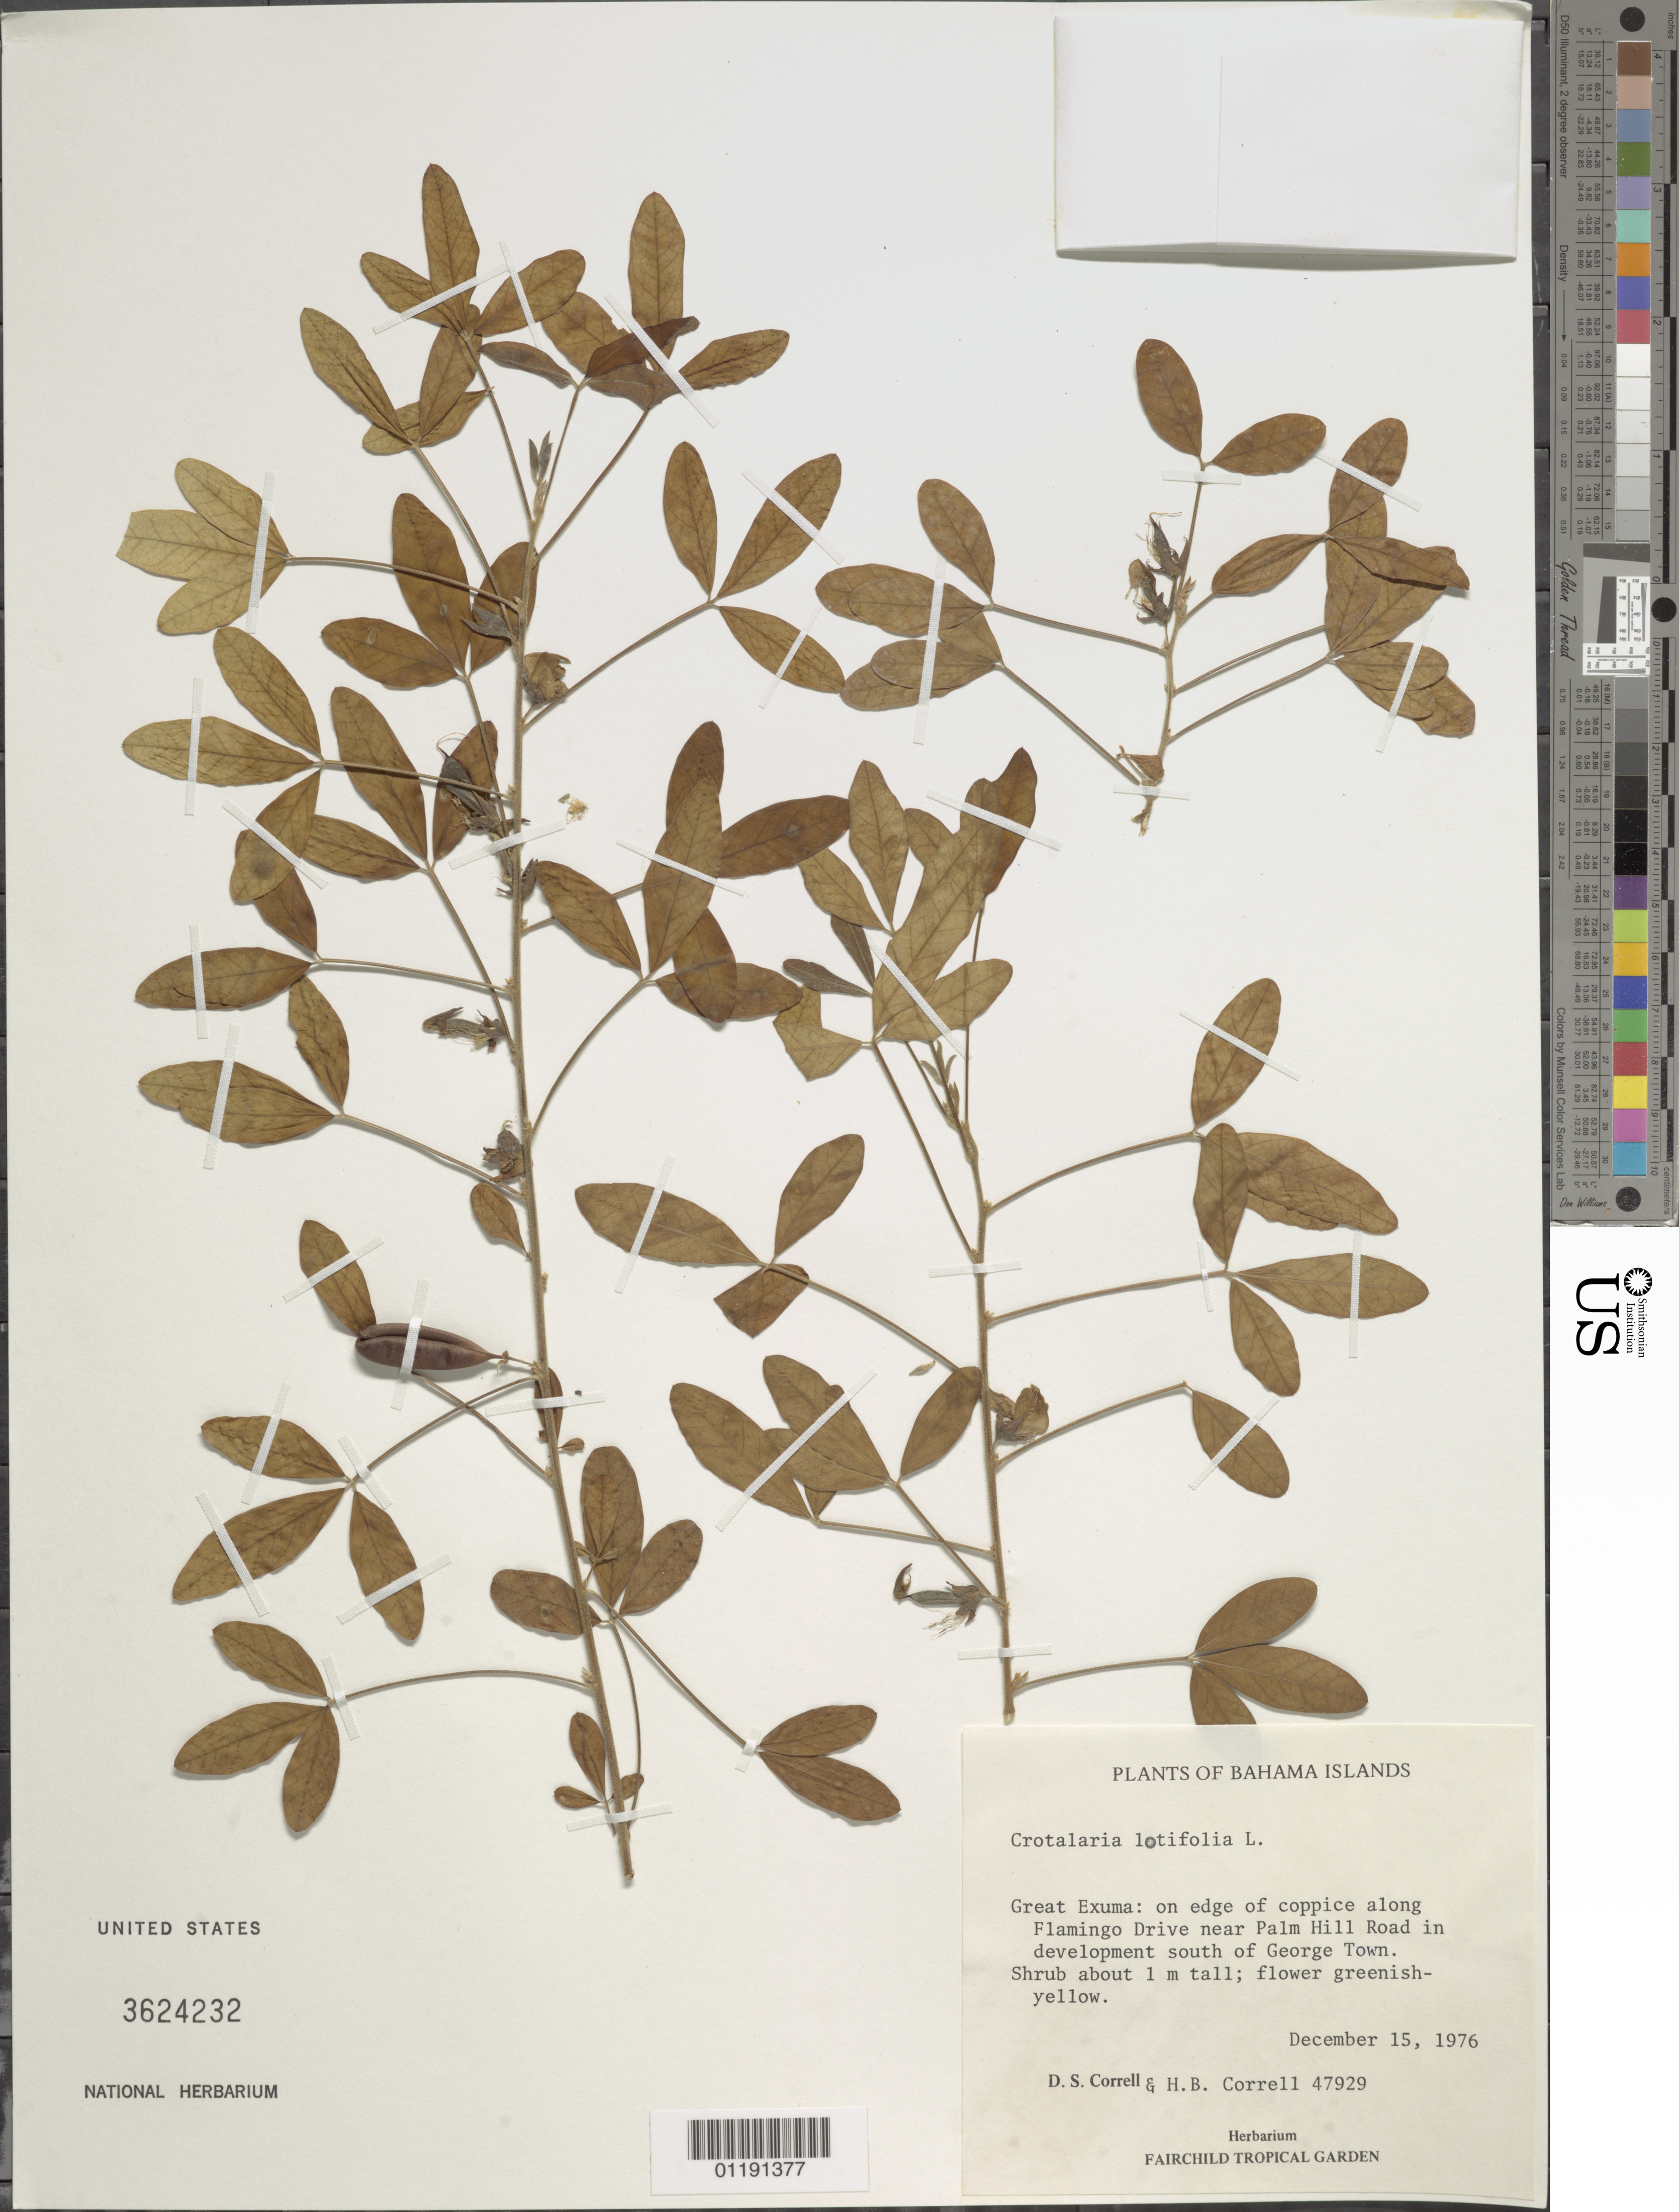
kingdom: Plantae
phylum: Tracheophyta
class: Magnoliopsida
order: Fabales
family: Fabaceae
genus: Crotalaria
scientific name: Crotalaria latifolia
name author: L.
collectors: D. S. Correll & H. Correll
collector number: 47929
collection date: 1976-12-15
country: Bahamas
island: Great Exuma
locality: On edge of coppice along Flamingo Drive near Palm Hill Road in developement S of George Town.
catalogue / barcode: US 3624232